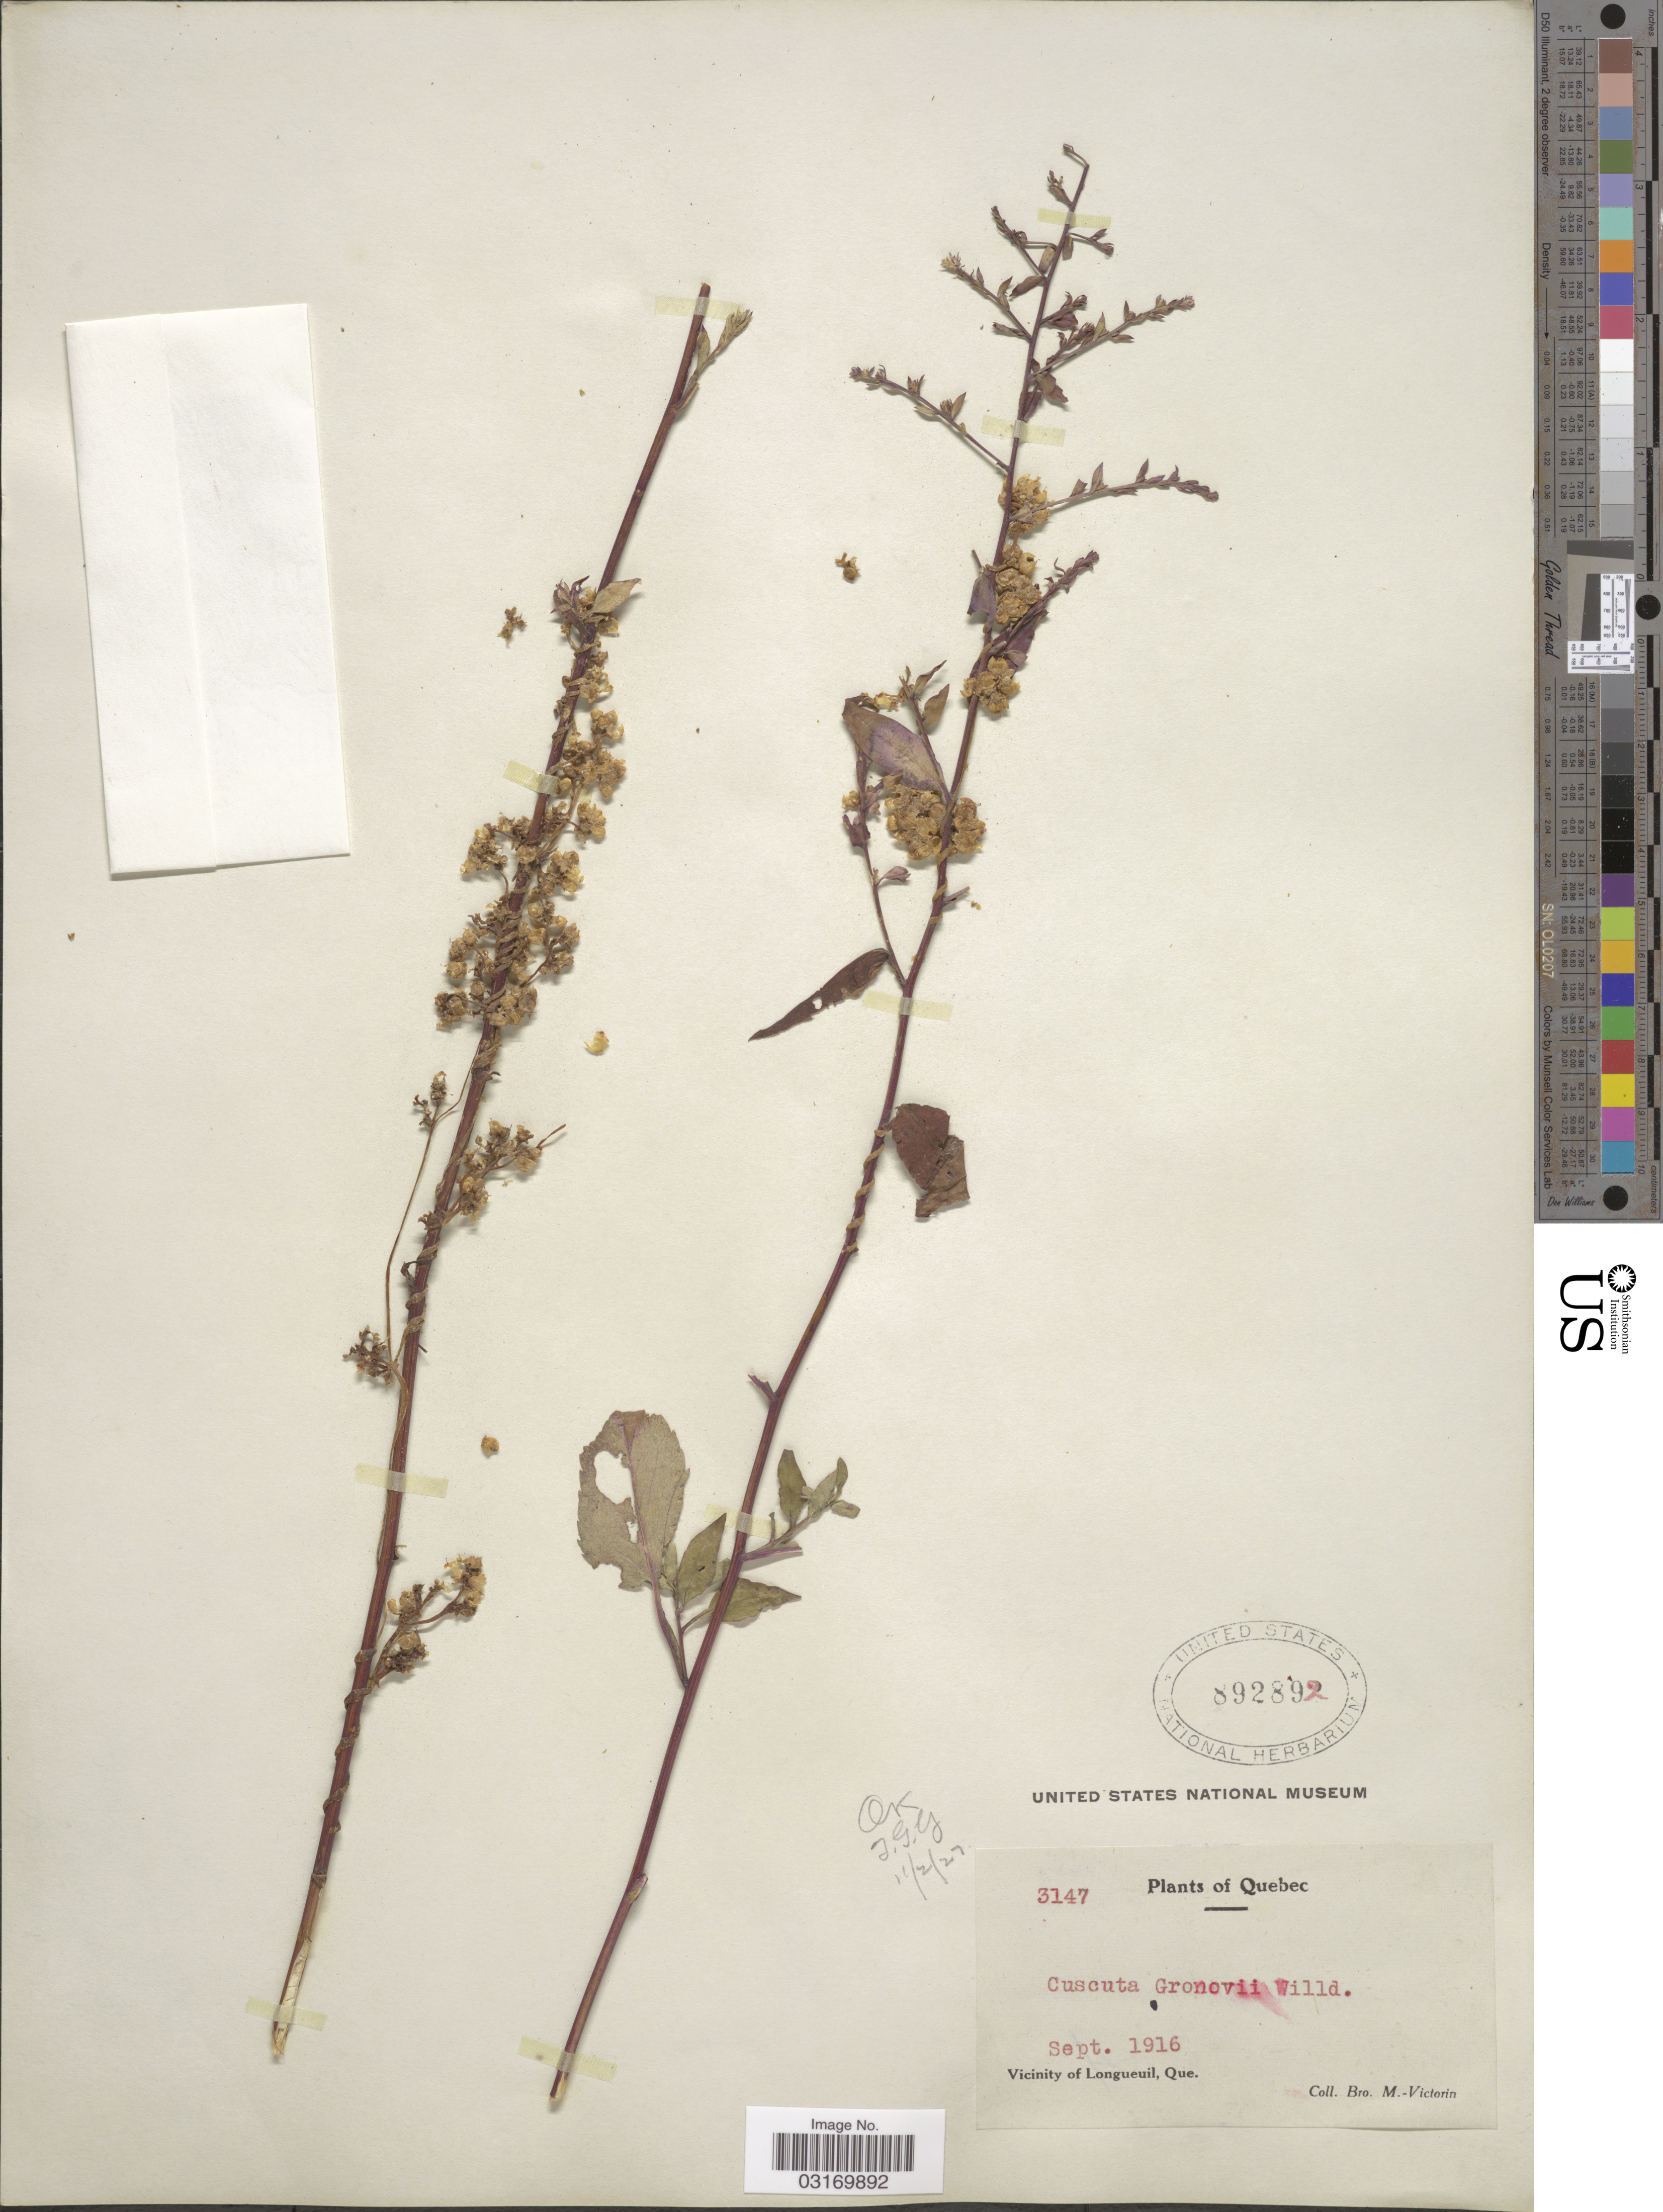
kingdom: Plantae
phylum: Tracheophyta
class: Magnoliopsida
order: Solanales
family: Convolvulaceae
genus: Cuscuta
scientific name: Cuscuta gronovii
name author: Willd. ex Schult.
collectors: Fr. Marie-Victorin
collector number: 3147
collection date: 1916-09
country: Canada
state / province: Quebec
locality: Vicinity of Longueuil.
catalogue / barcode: US 892892